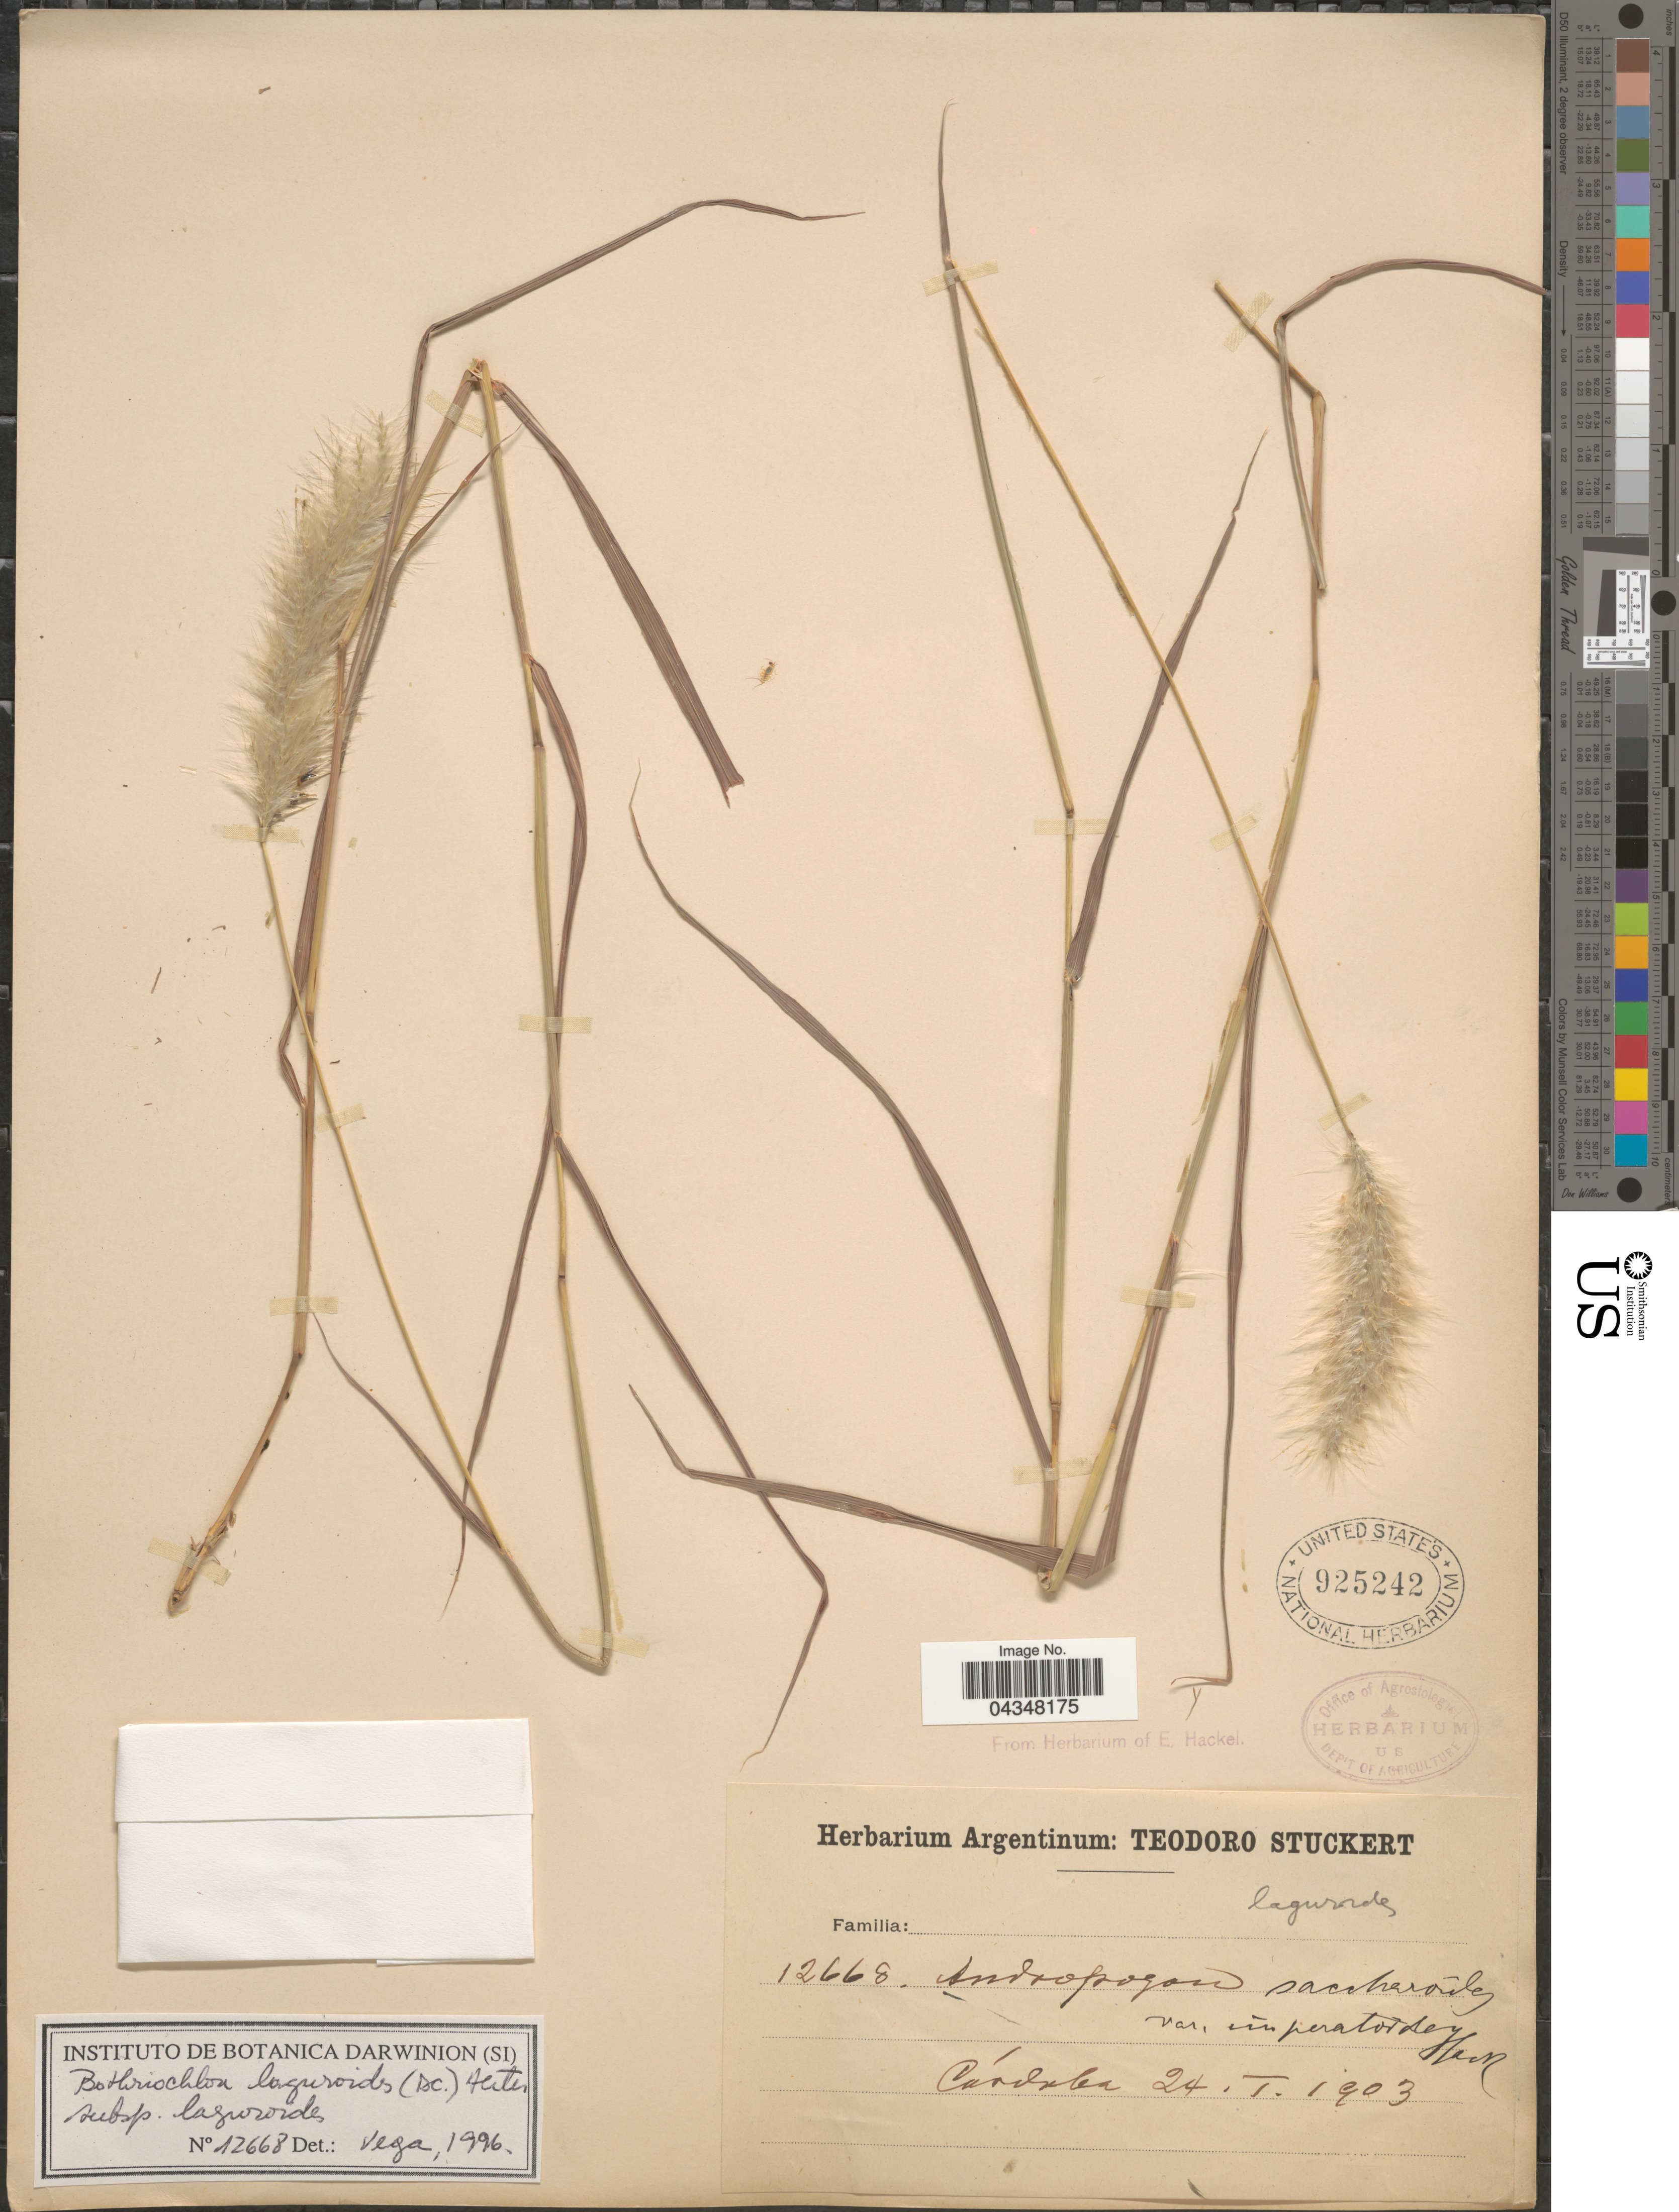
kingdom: Plantae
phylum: Tracheophyta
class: Liliopsida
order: Poales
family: Poaceae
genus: Bothriochloa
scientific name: Bothriochloa laguroides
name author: (DC.) Herter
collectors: T. Stuckert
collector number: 12668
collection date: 1903-01-24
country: Argentina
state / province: Cordoba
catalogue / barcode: US 925242